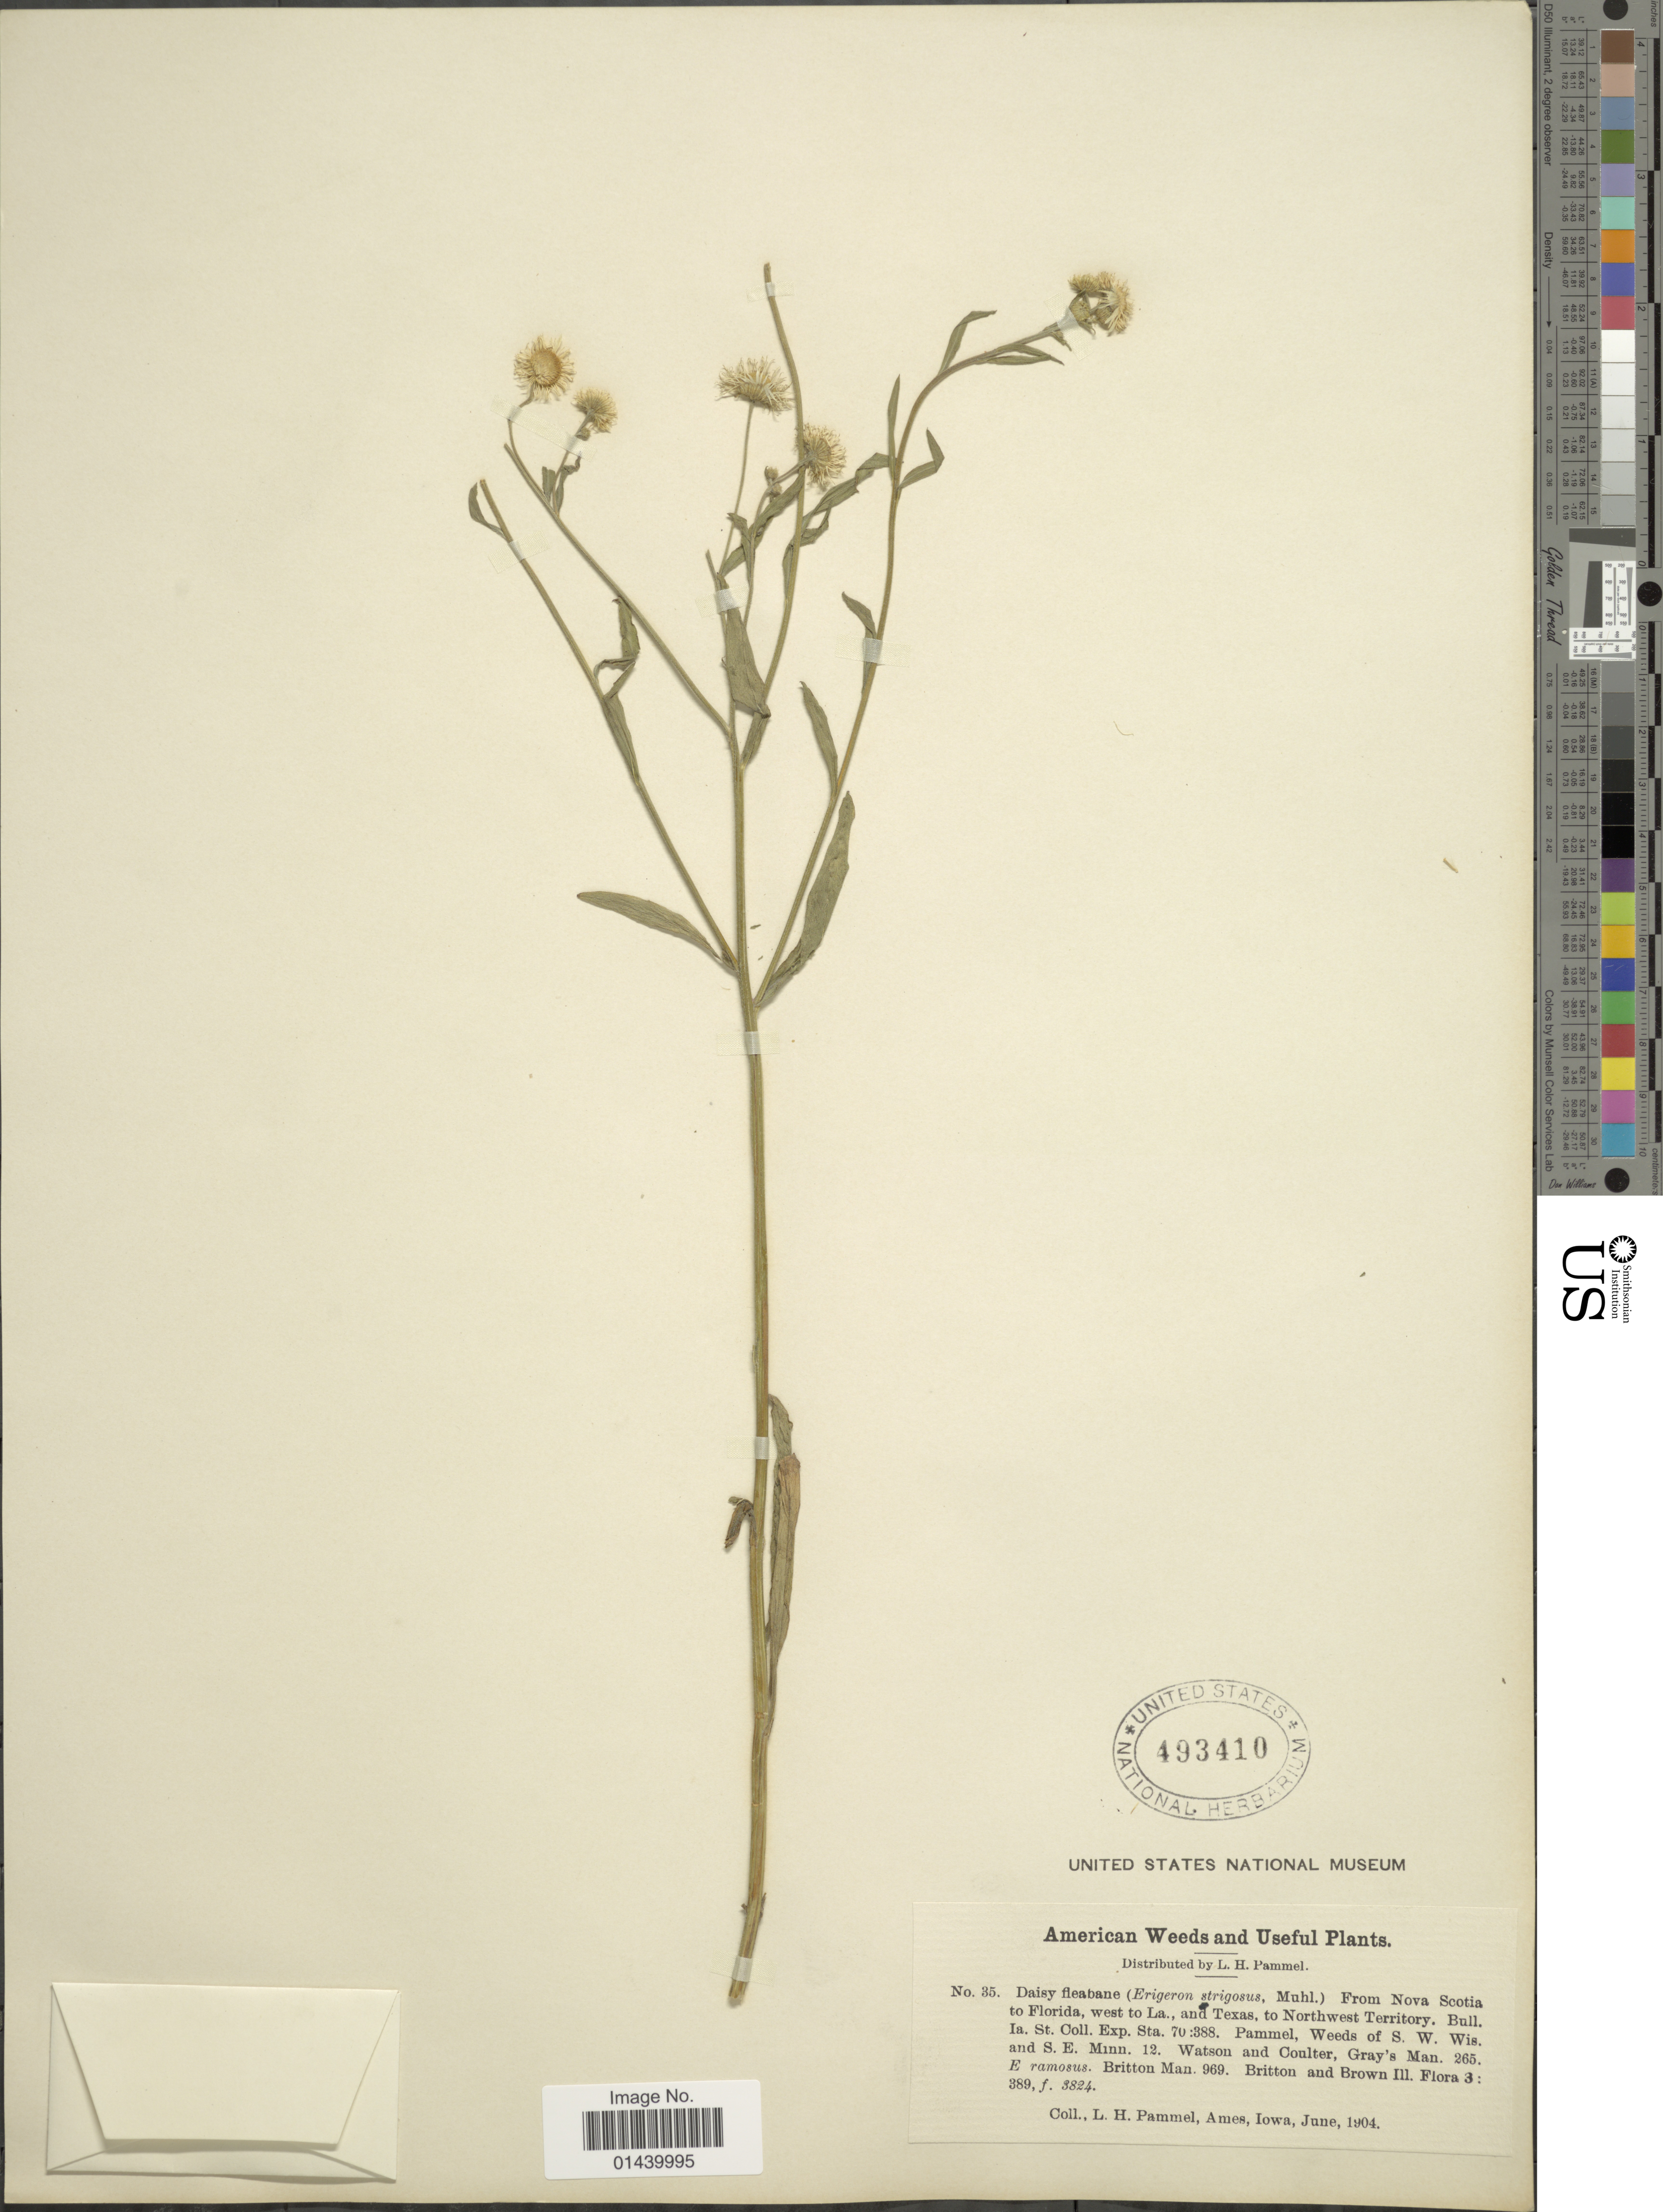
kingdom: Plantae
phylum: Tracheophyta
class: Magnoliopsida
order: Asterales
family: Asteraceae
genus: Erigeron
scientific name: Erigeron strigosus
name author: Muhl. ex Willd.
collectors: L. Pammel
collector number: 35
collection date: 1904-06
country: United States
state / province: Iowa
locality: From Nova Scotia to Florida, west to La., and Texas, to Northwest Territory. Pammel, S. W. Wis. and S. E. Minn.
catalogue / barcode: US 493410